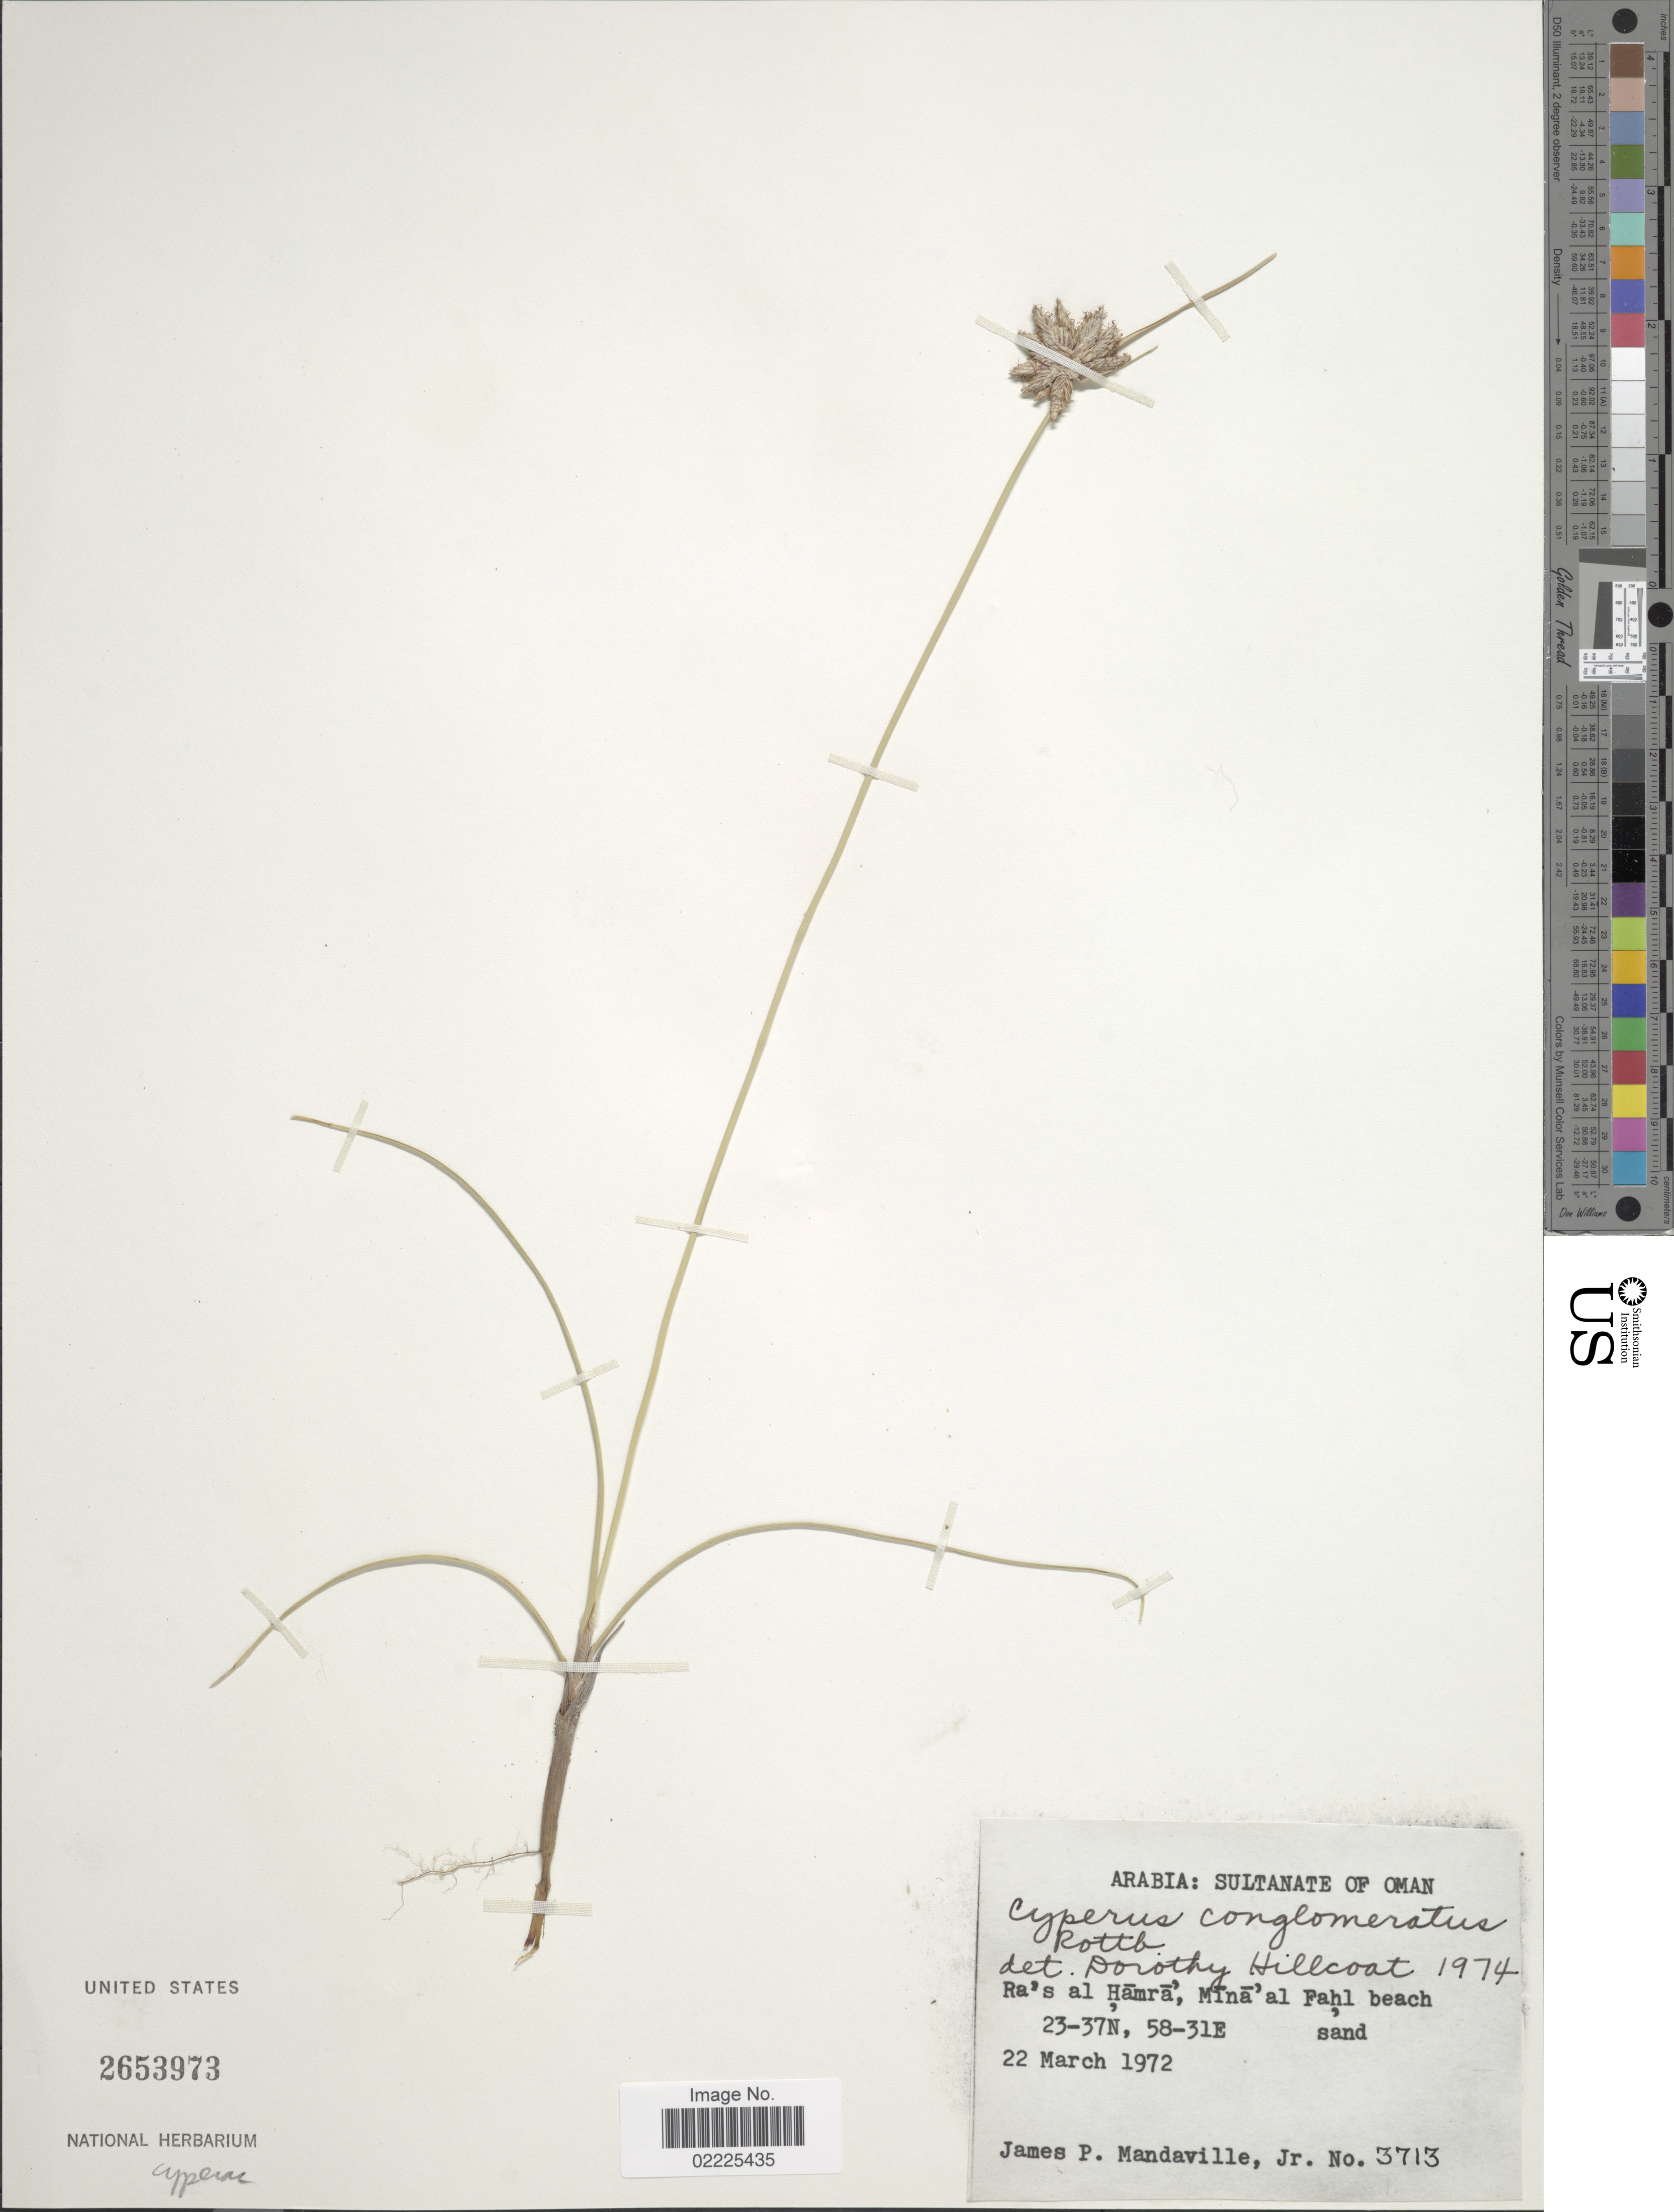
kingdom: Plantae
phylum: Tracheophyta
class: Liliopsida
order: Poales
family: Cyperaceae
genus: Cyperus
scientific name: Cyperus conglomeratus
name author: Rottb.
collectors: J. Mandaville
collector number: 3713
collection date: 1972-03-22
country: Oman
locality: Arabia: Sultanate of Oman, Ra's al Hamra, Mina al Fahl beach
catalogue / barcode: US 2653973